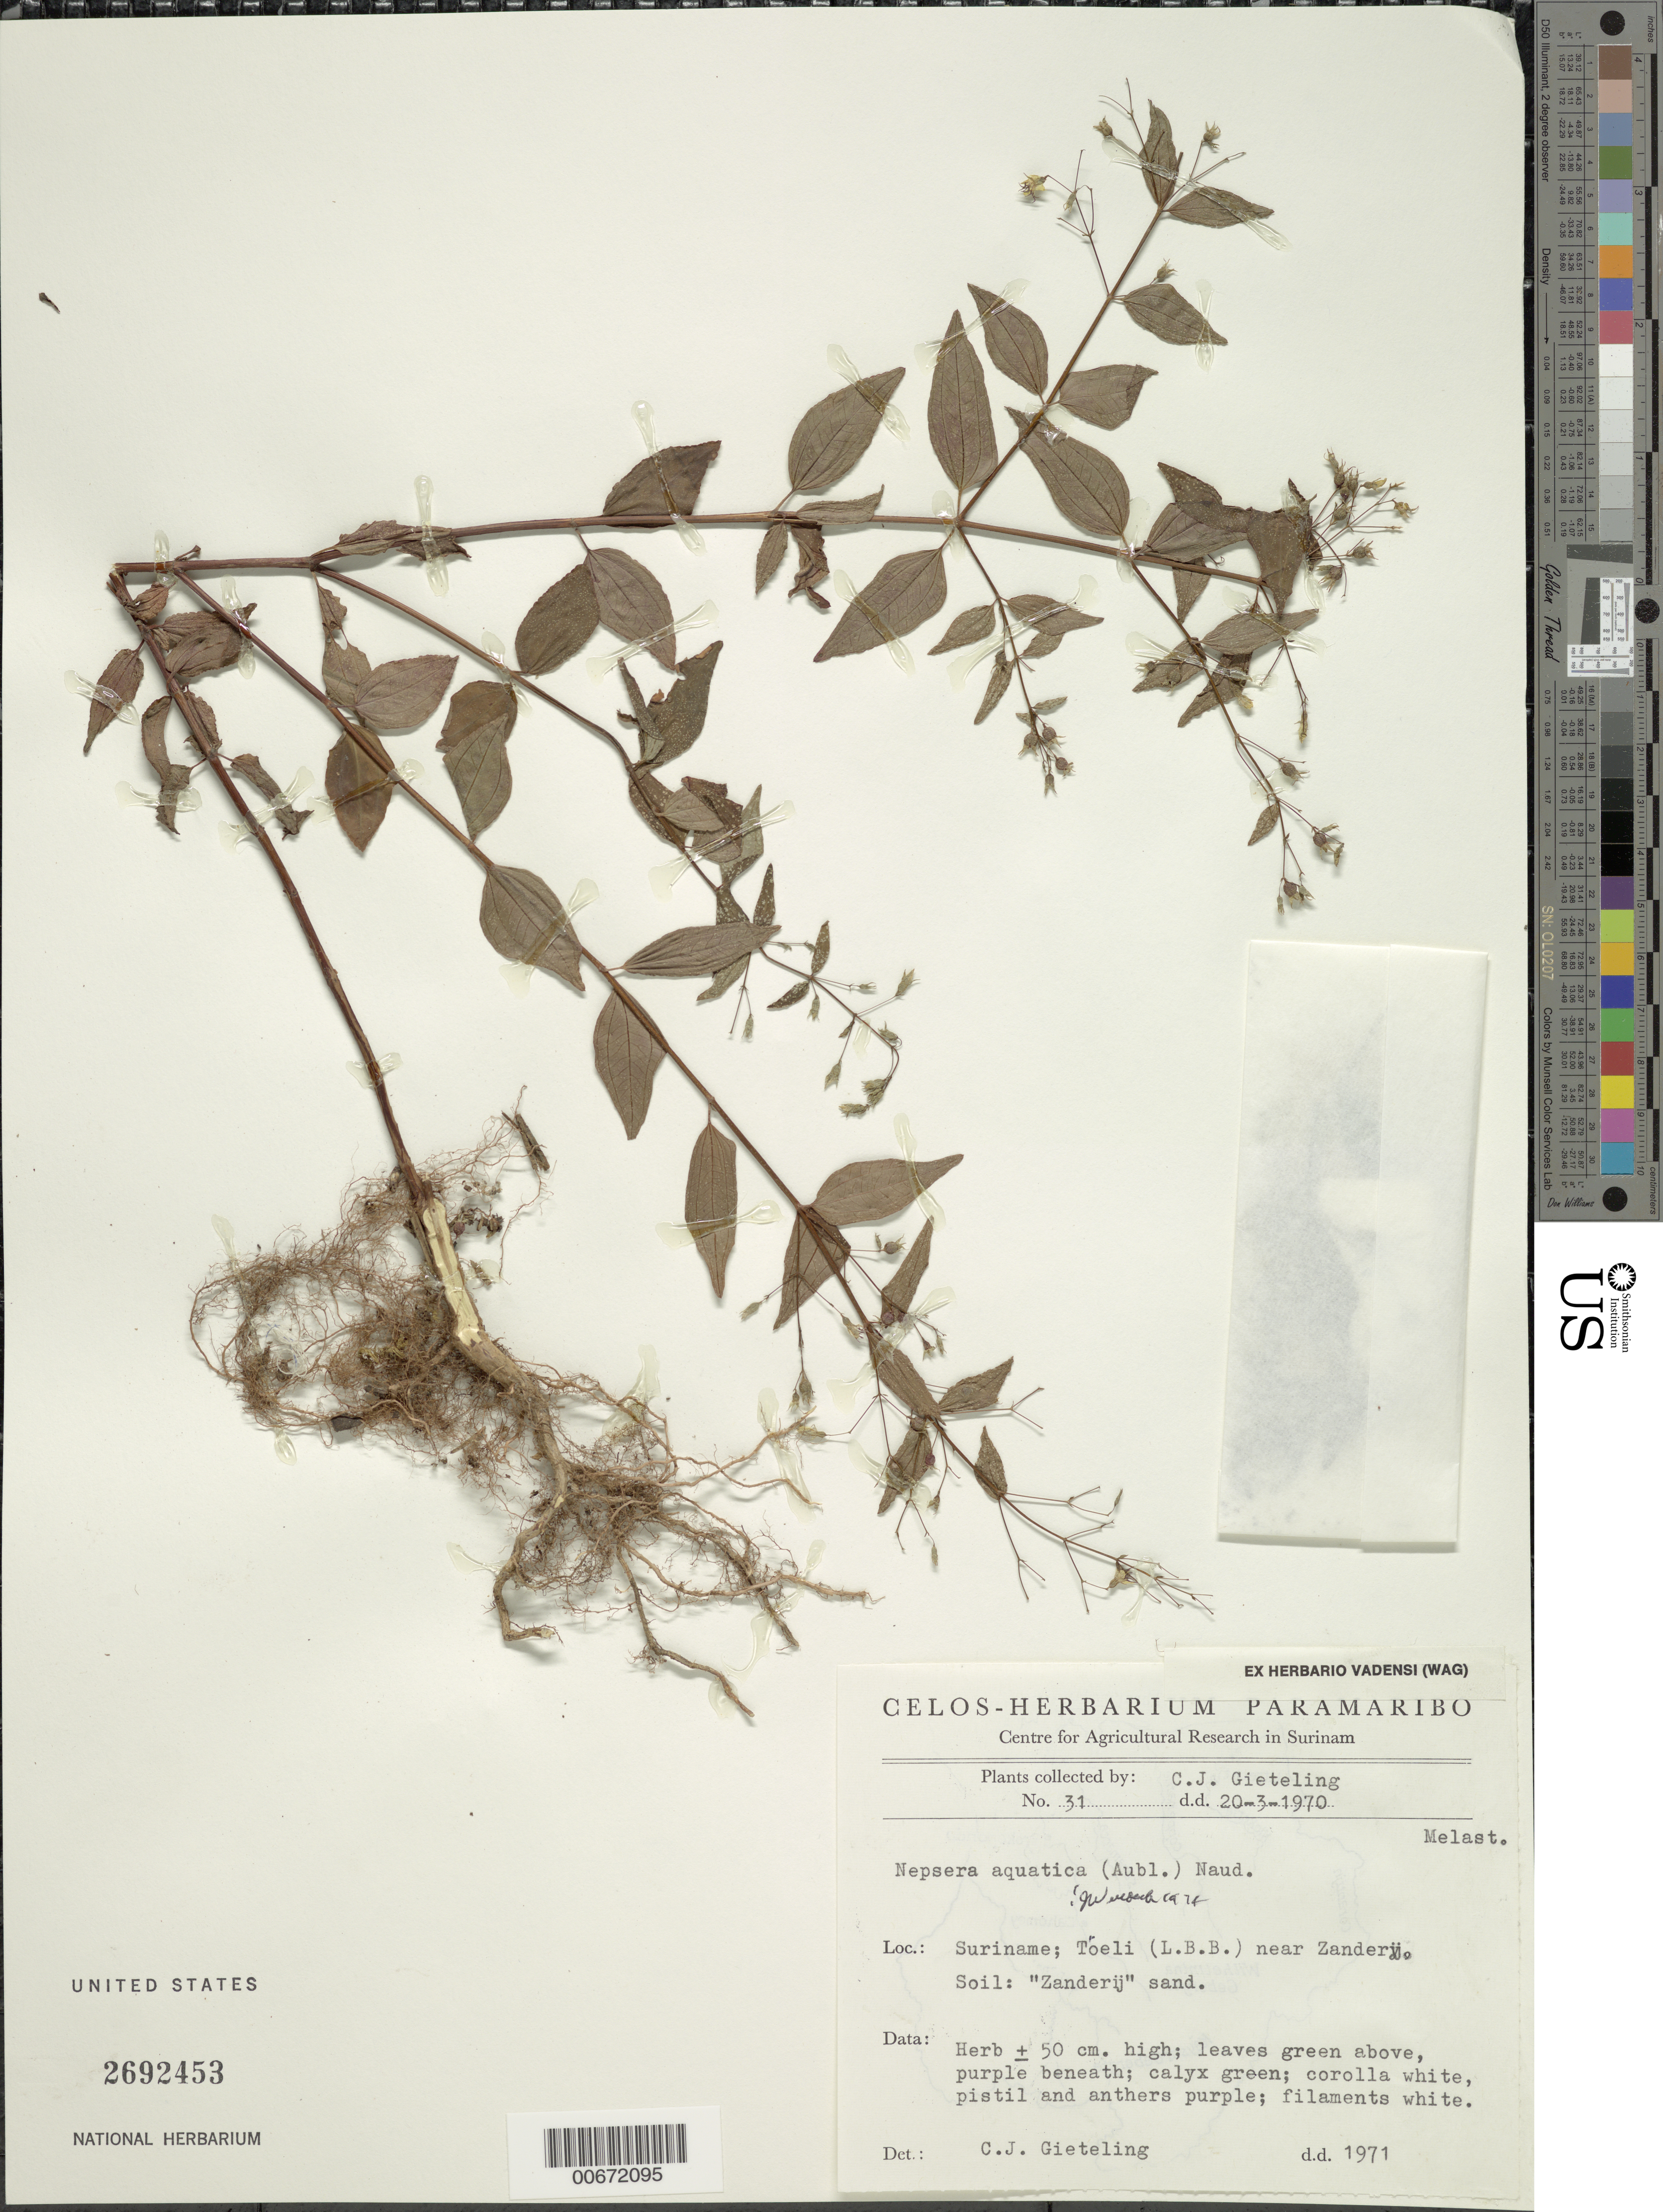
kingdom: Plantae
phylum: Tracheophyta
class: Magnoliopsida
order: Myrtales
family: Melastomataceae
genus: Nepsera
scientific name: Nepsera aquatica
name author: (Aubl.) Naudin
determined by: Wurdack, John J., (US), US (UNITED STATES)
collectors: C. Gieteling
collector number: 31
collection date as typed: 20-Mar-70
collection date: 1970-03-20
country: Suriname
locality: Troeli, near Zanderij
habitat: "Zanderij" sand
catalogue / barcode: US 2692453